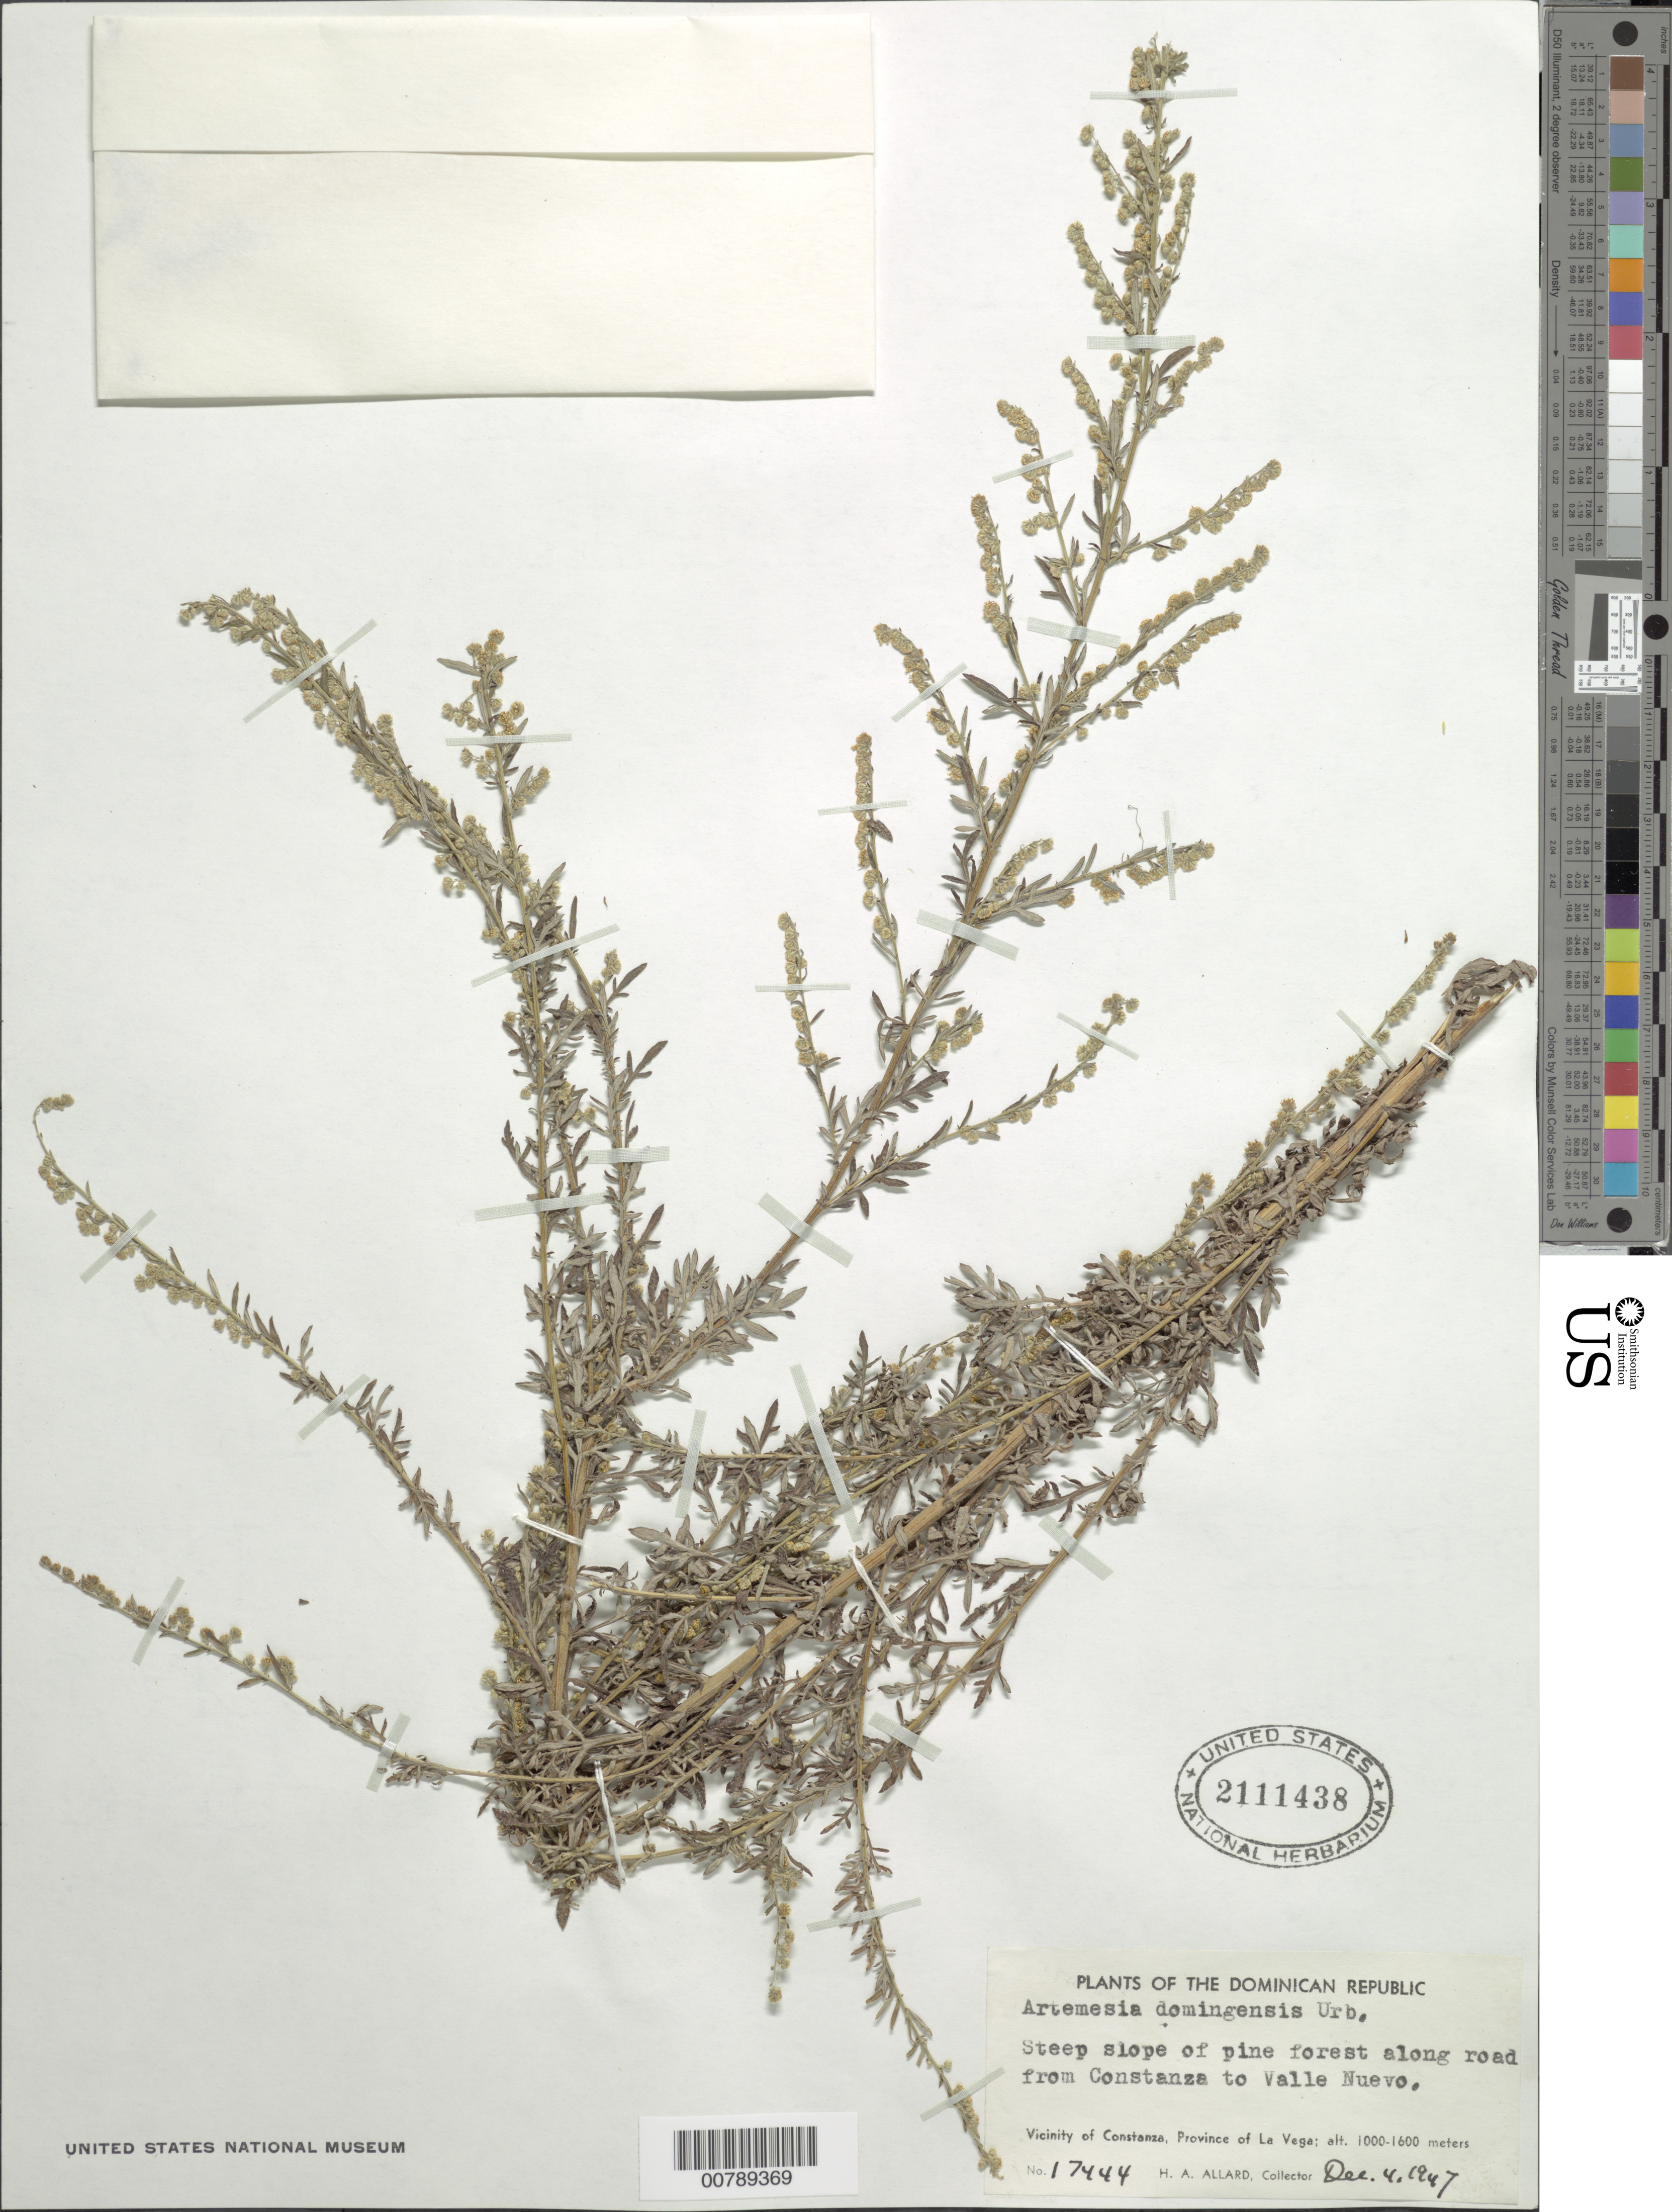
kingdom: Plantae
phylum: Tracheophyta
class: Magnoliopsida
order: Asterales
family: Asteraceae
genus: Artemisia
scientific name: Artemisia domingensis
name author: Urb.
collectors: H. A. Allard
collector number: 17444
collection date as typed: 04 Dec 1947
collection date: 1947-12-04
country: Dominican Republic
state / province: La Vega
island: Hispaniola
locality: Vicinity of Constanza, Province of La Vega. Steep slope of pine forest along road from Constanza to Valle Nuevo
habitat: steep slope of pine forest along road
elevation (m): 1000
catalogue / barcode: US 2111438